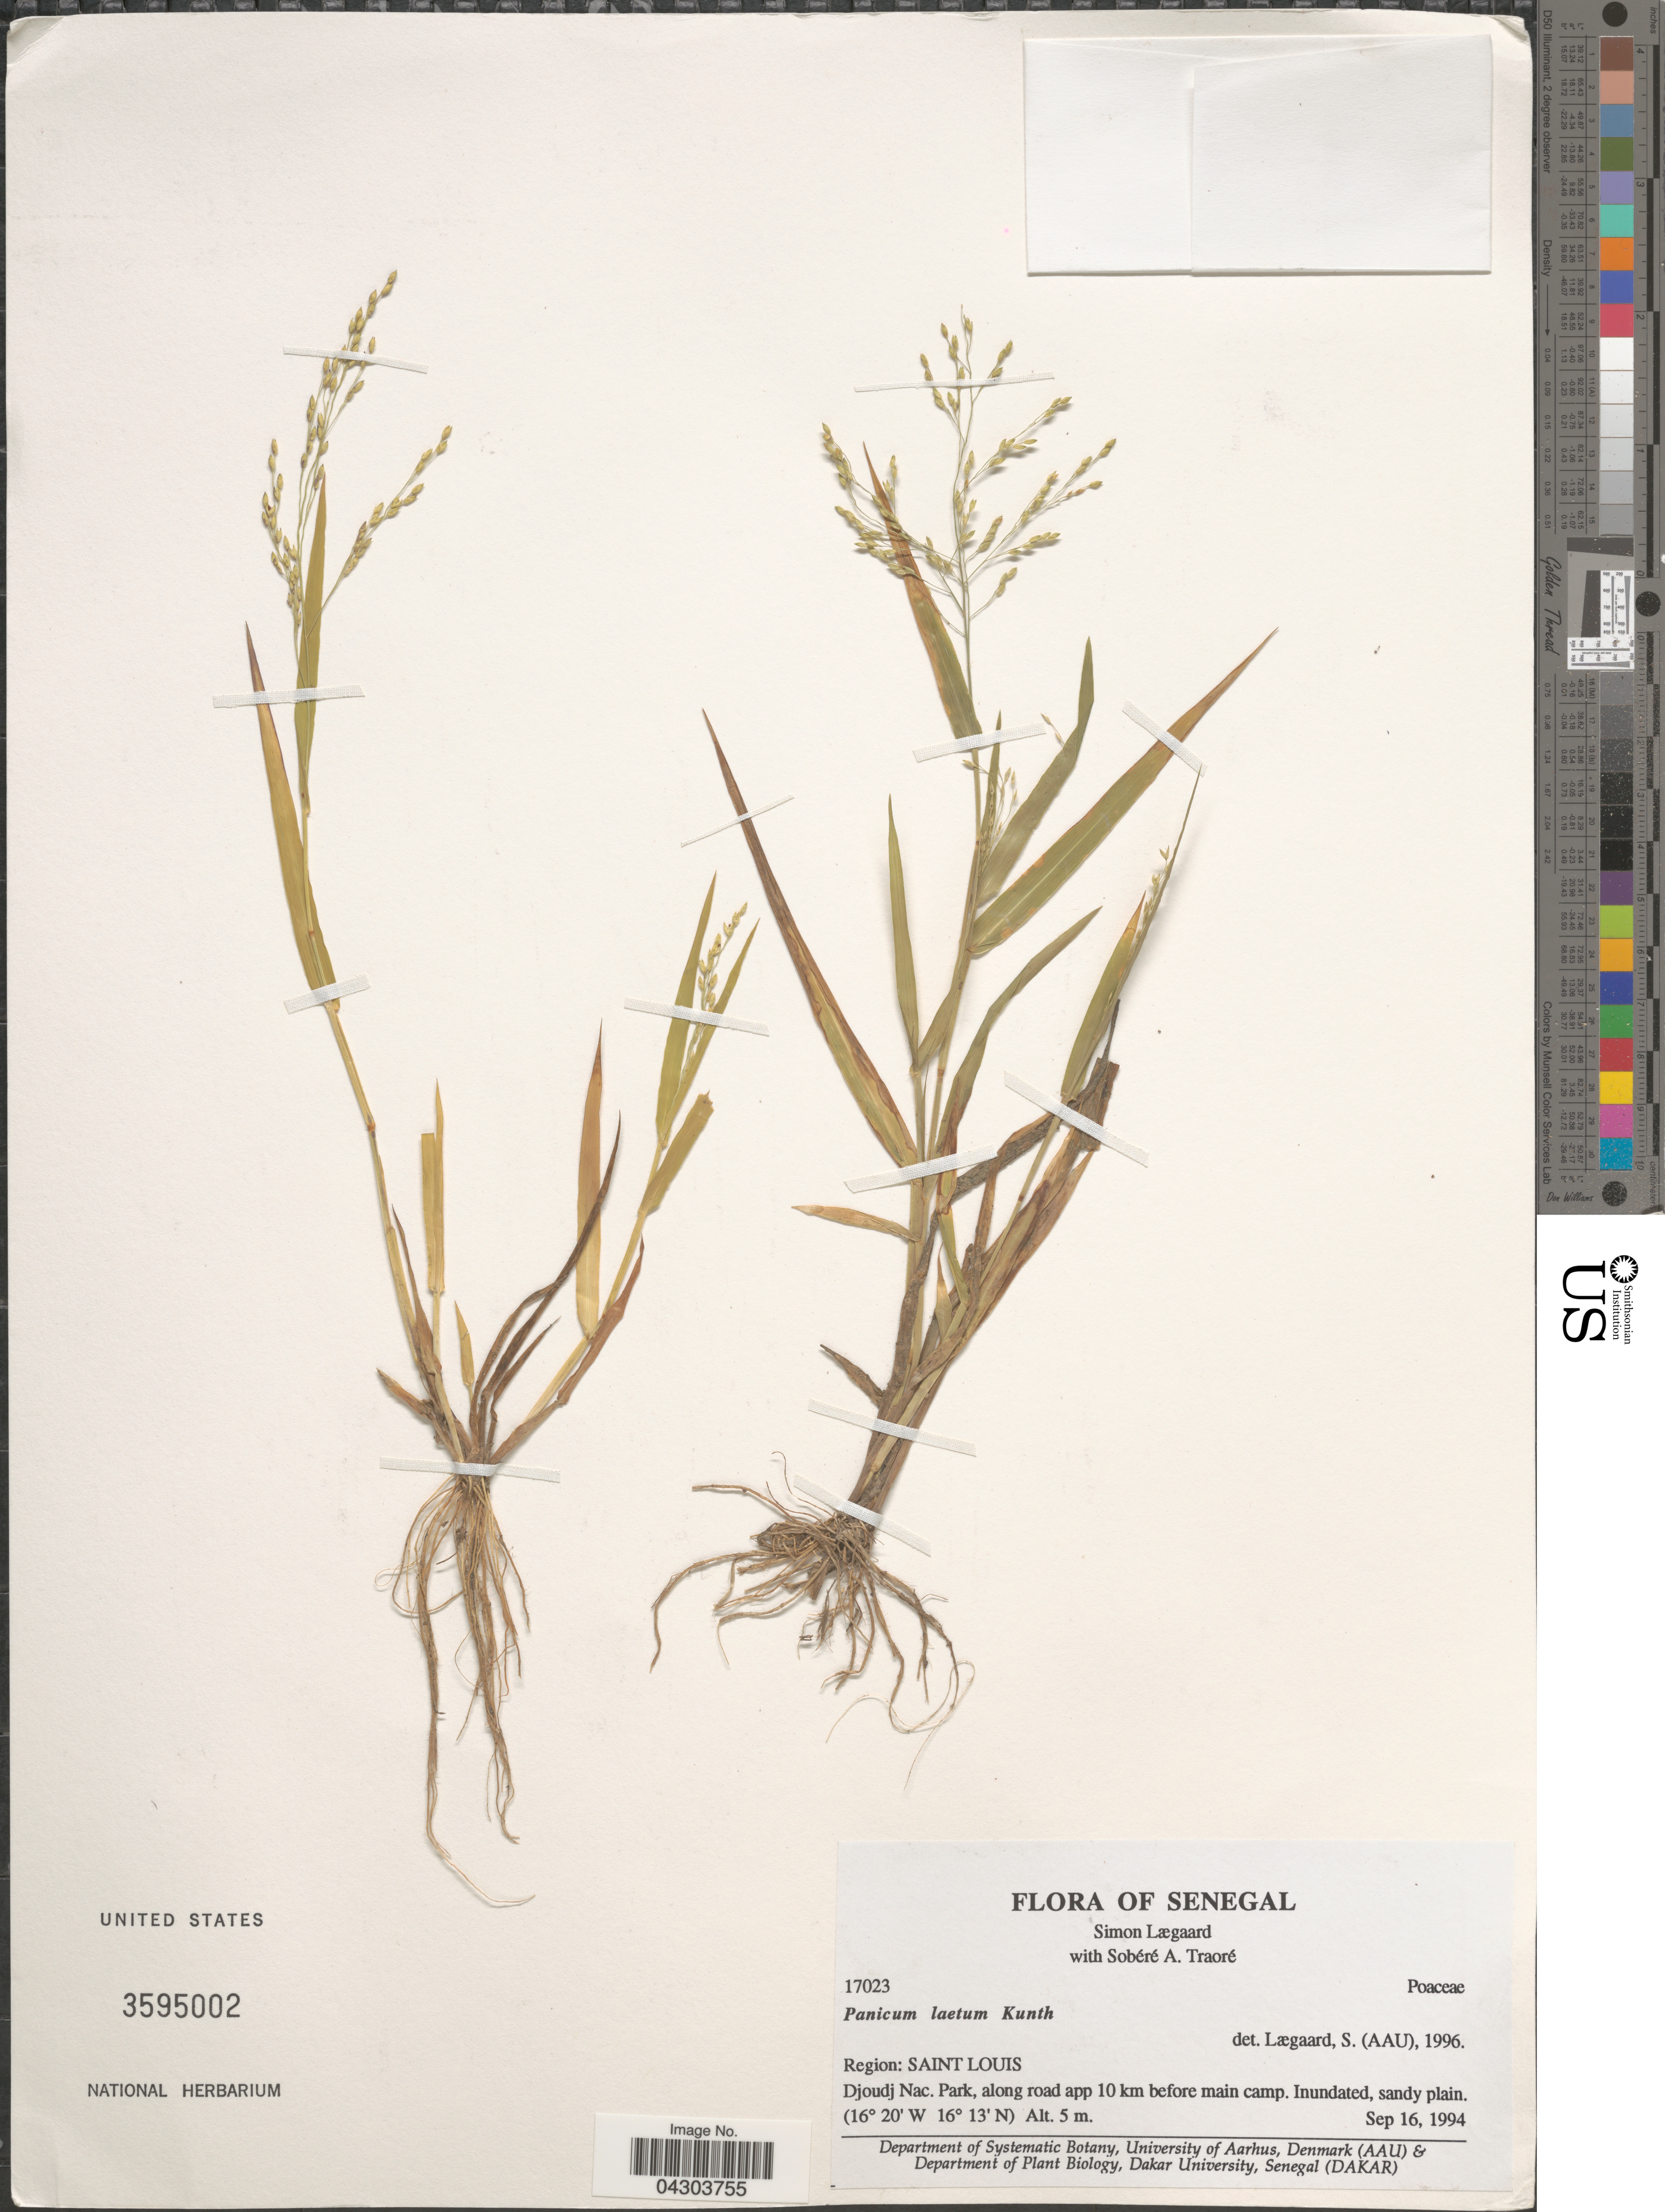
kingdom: Plantae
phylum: Tracheophyta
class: Liliopsida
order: Poales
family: Poaceae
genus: Panicum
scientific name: Panicum laetum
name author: Kunth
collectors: S. Lægaard & S. Traore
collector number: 17023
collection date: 1994-09-16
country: Senegal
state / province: Saint-Louis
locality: Region: Saint Louis. Djoudj Nac. Park, along road app 10 km before main camp.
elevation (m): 5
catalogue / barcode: US 3595002